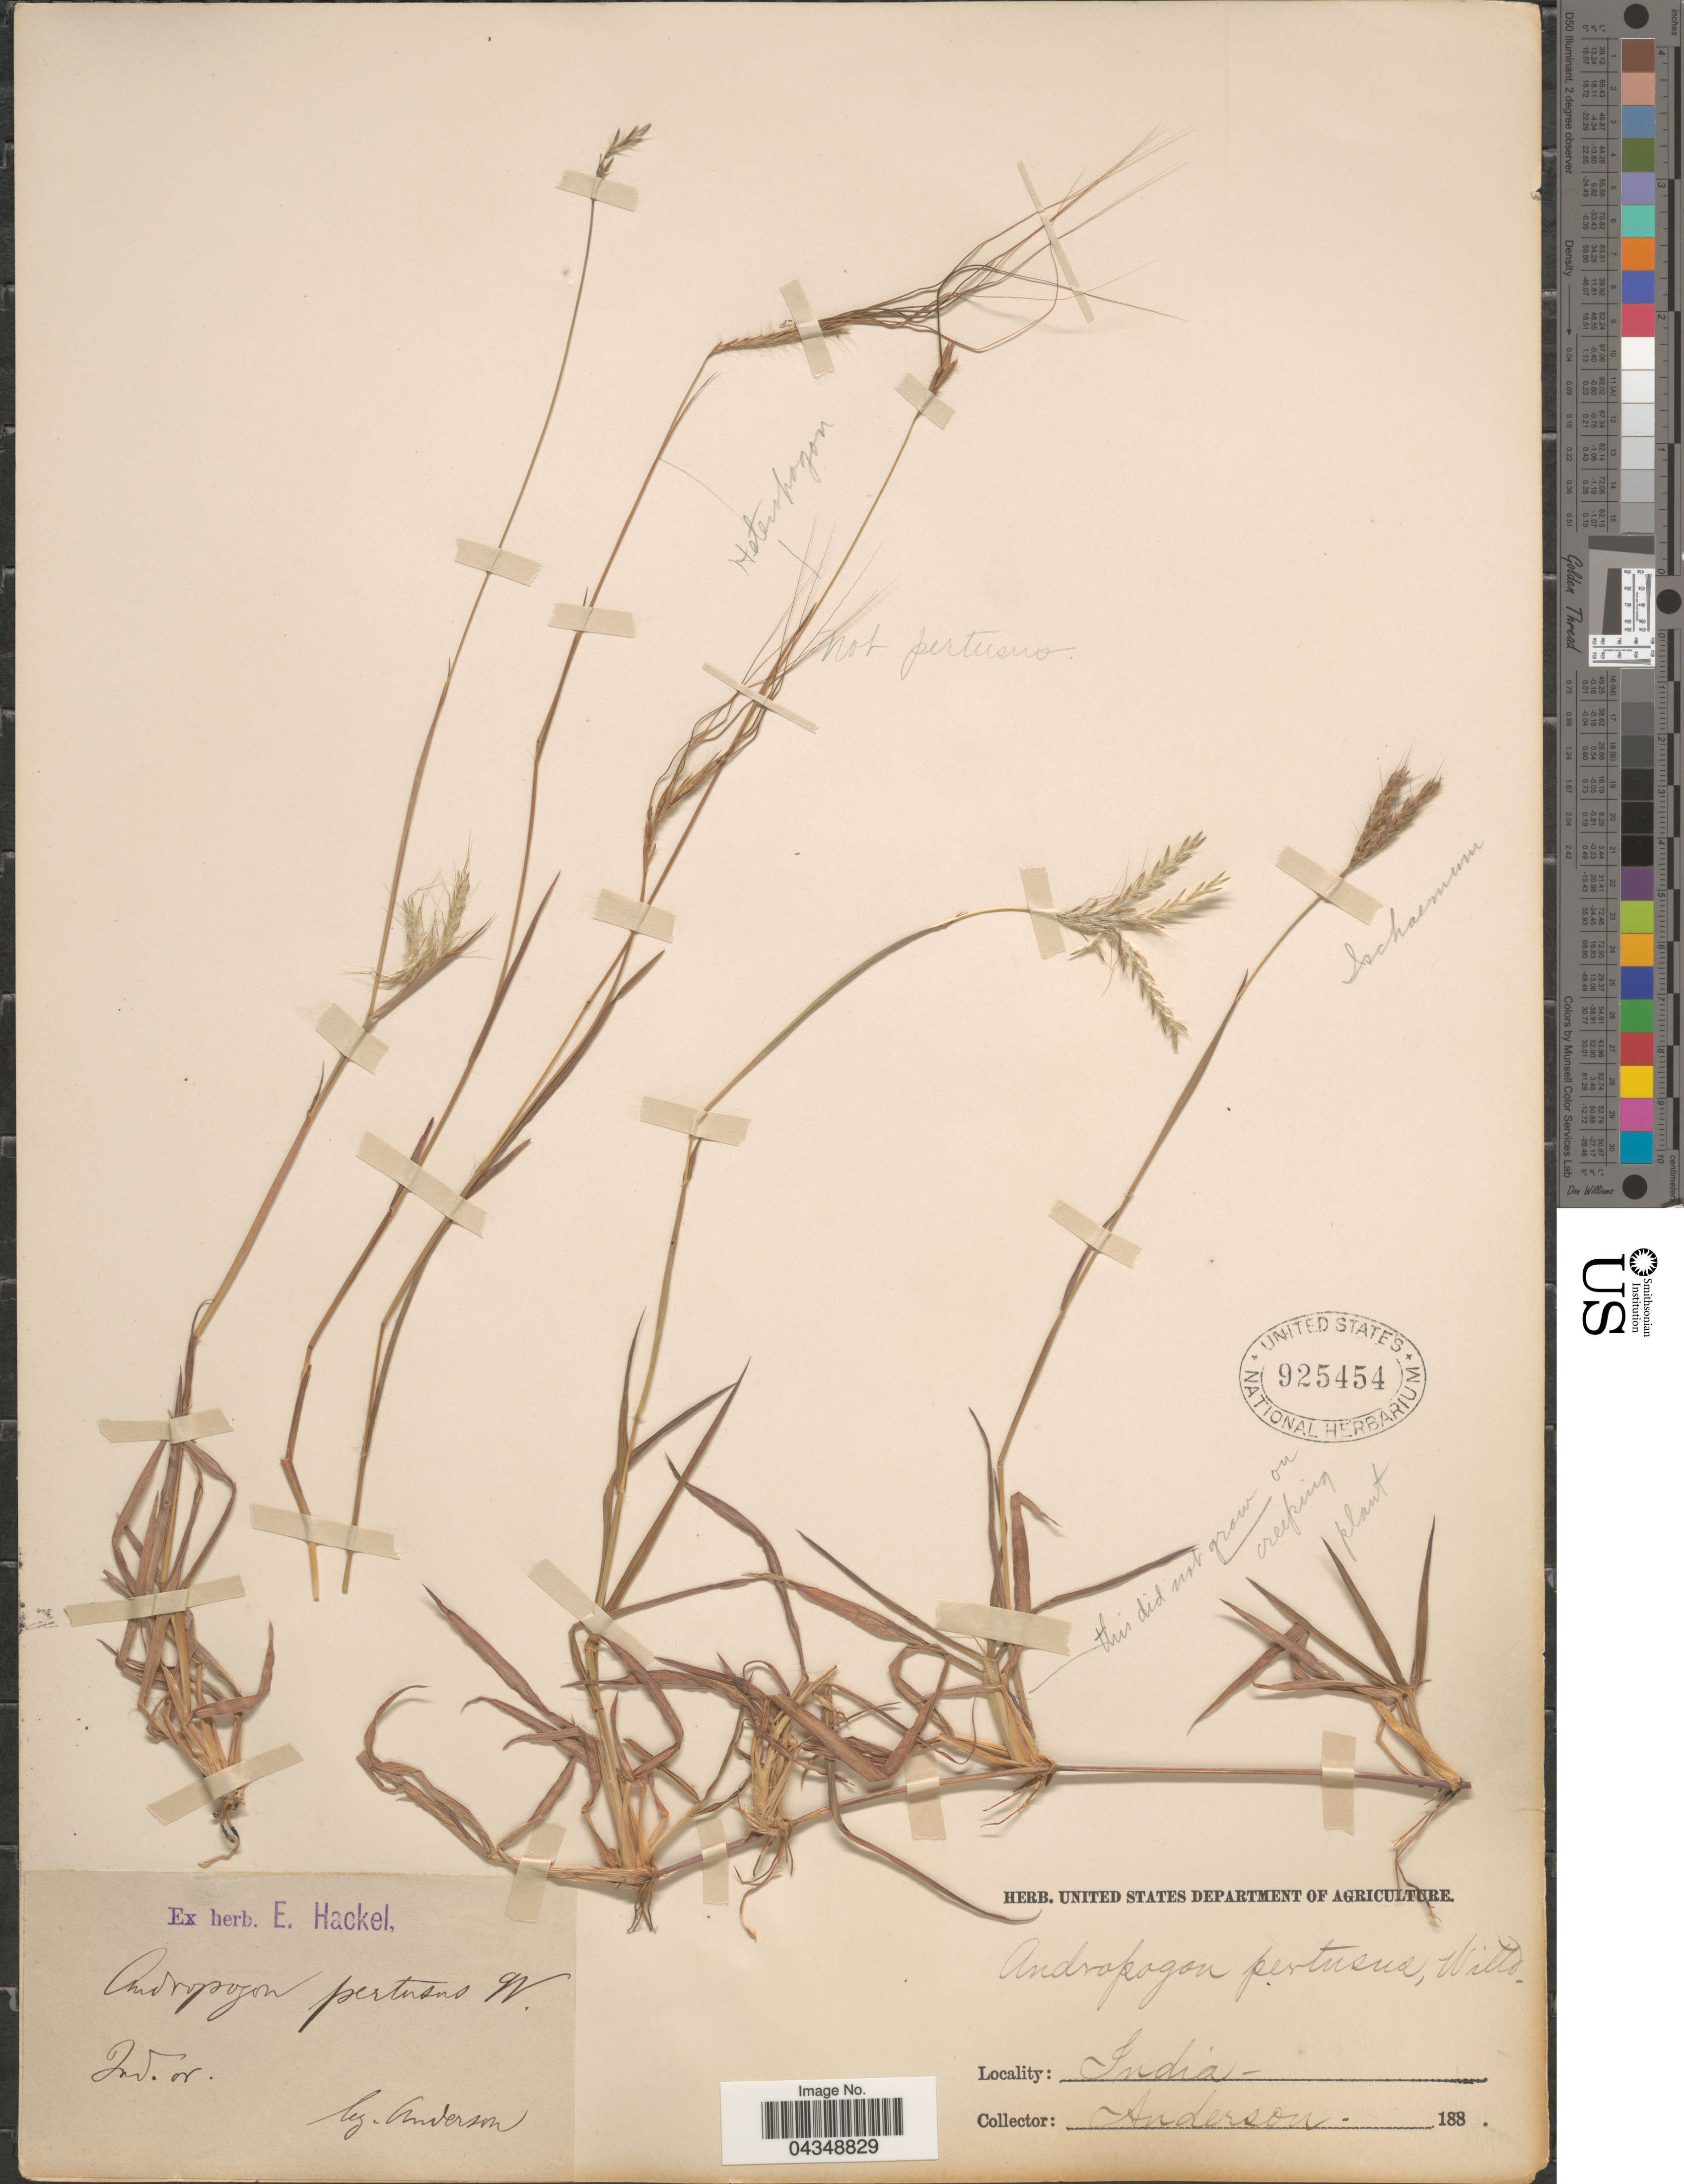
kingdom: Plantae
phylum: Tracheophyta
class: Liliopsida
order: Poales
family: Poaceae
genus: Bothriochloa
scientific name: Bothriochloa pertusa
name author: (L.) A. Camus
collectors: -- Anderson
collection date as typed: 188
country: India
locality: Ind. or.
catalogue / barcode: US 925454